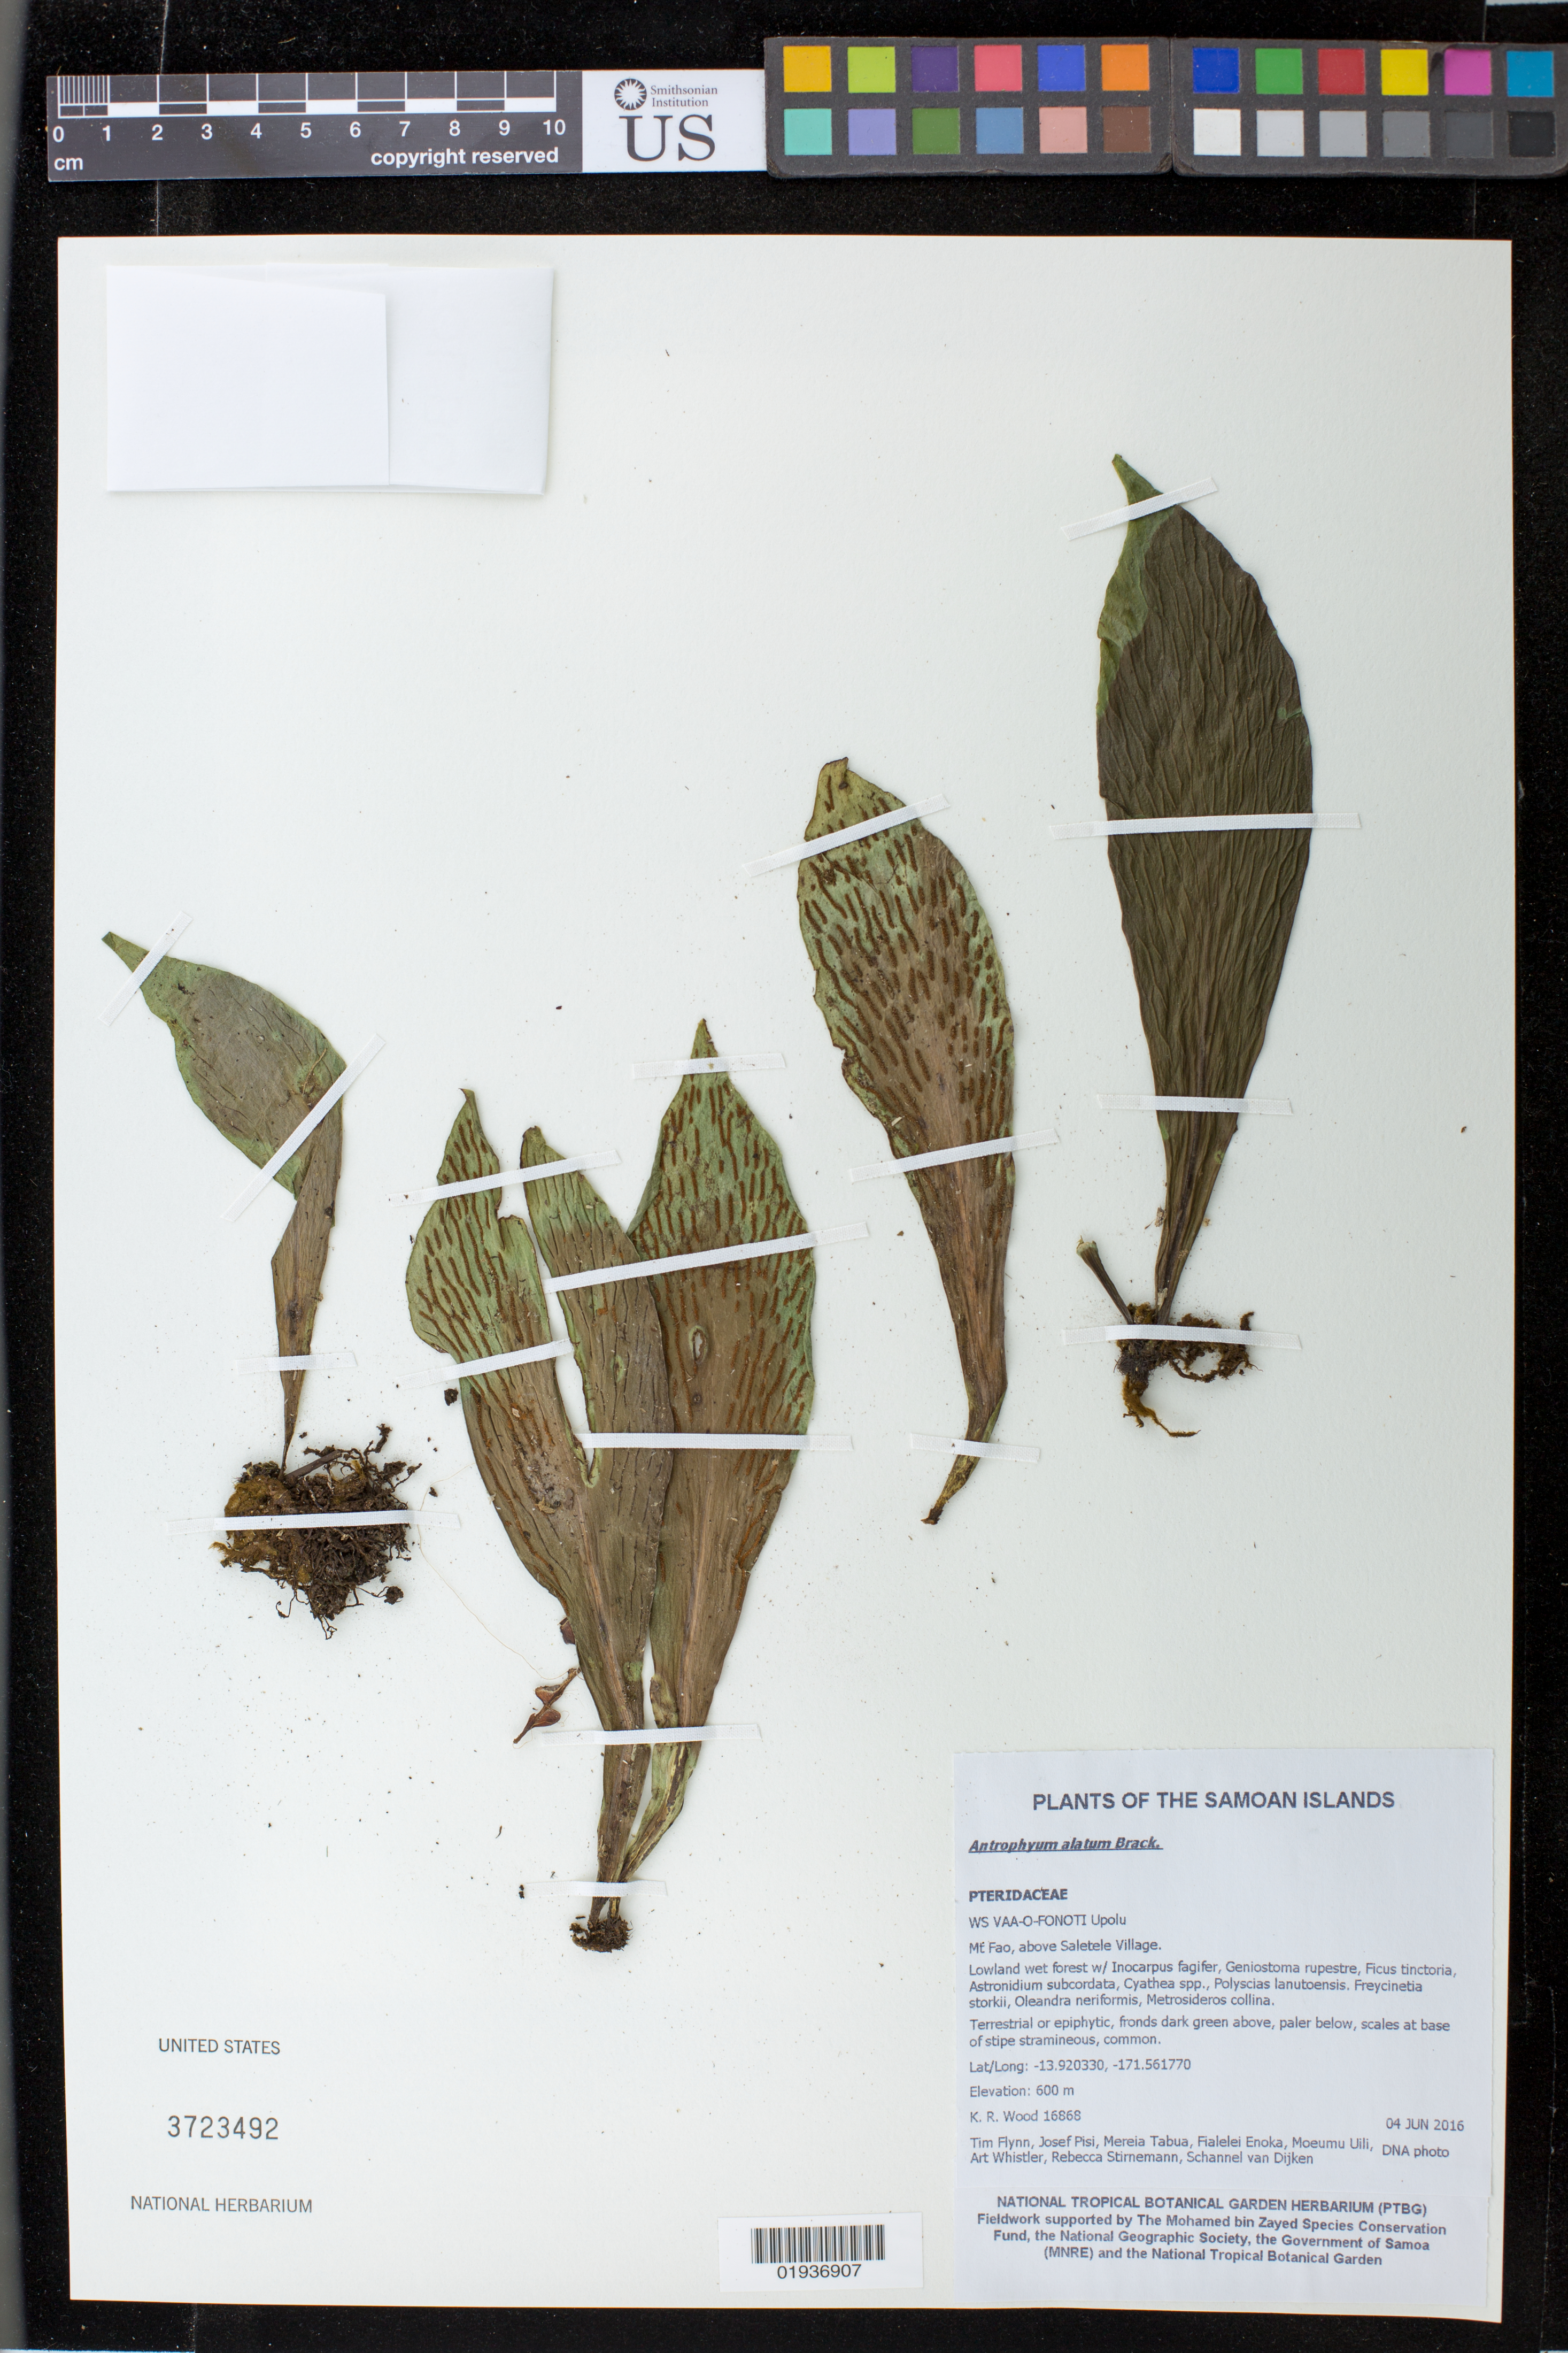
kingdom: Plantae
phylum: Tracheophyta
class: Polypodiopsida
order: Polypodiales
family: Pteridaceae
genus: Antrophyum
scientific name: Antrophyum alatum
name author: Brack. in Wilkes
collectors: K. R. Wood, T. W. Flynn, J. Pisi, M. Tabua, F. Enoka, M. Uili, A. Whistler & R. Stirnemann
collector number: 16868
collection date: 2016-06-04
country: Samoa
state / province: Atua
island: Upolu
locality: Upolu, Mt. Fao, above Saletele Village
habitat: Lowland wet forest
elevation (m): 600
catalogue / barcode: US 3723492